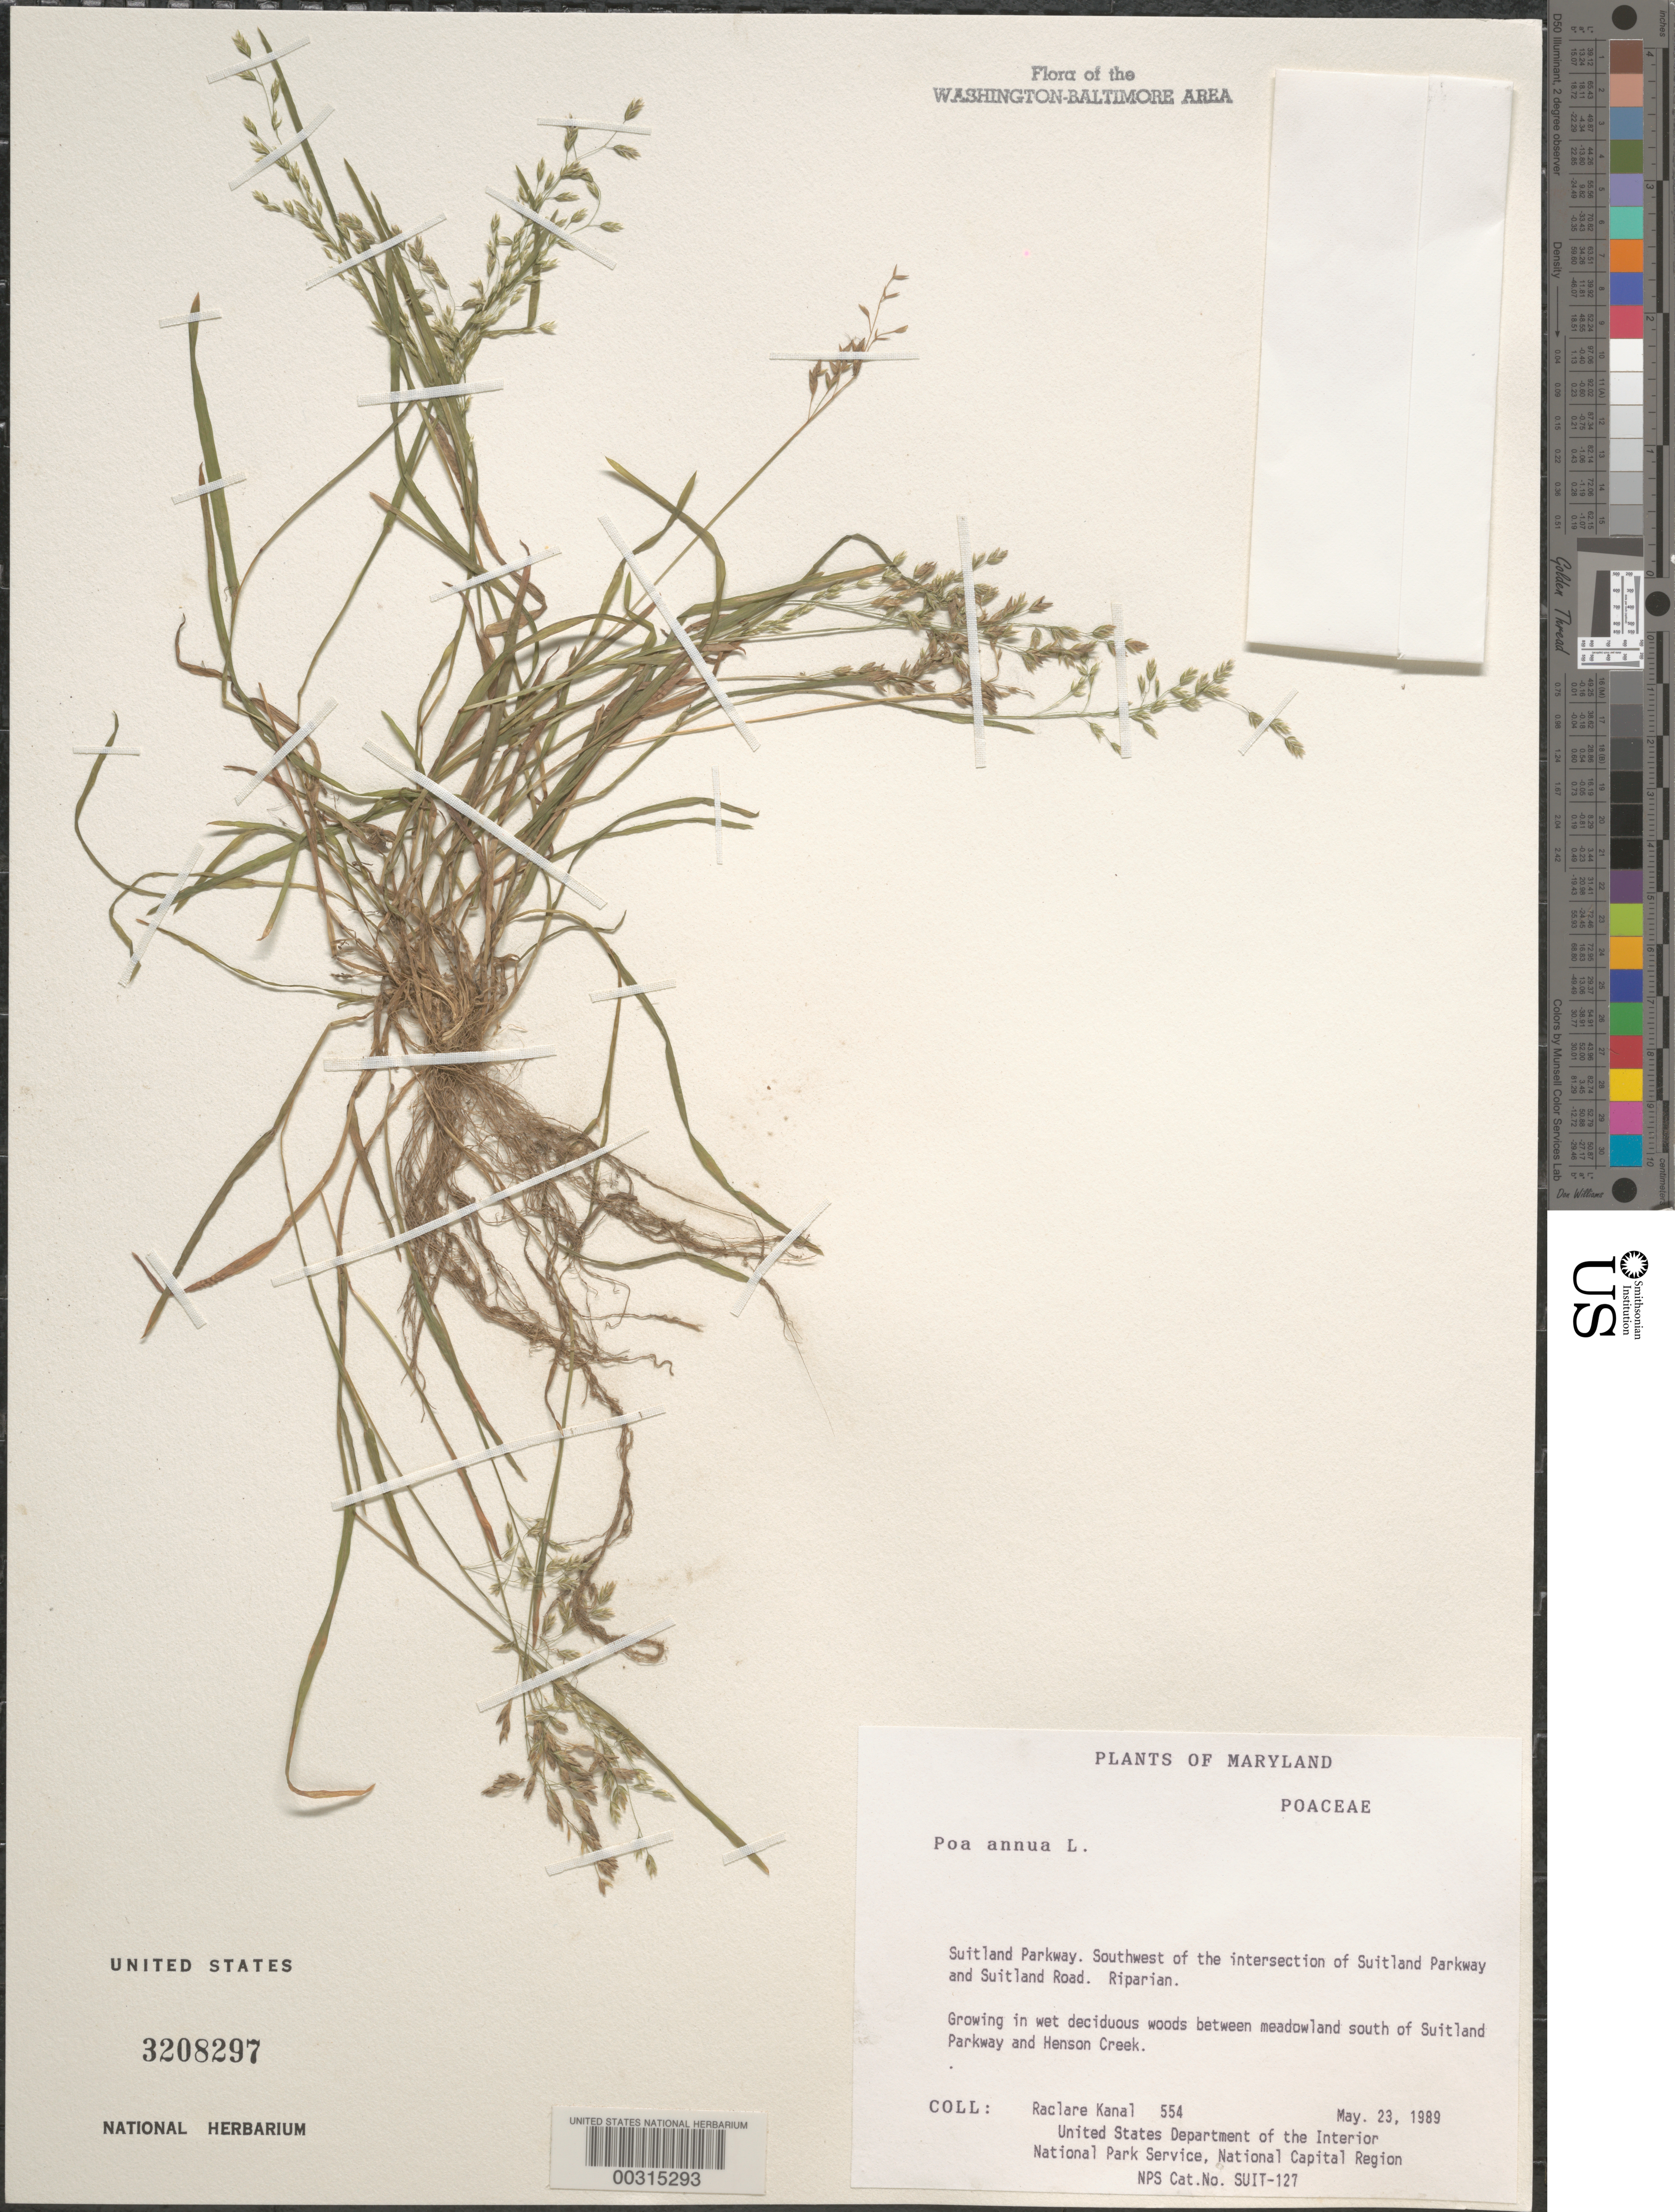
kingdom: Plantae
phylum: Tracheophyta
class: Liliopsida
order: Poales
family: Poaceae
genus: Poa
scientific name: Poa annua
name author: L.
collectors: R. Kanal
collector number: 554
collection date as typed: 23 May 1989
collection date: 1989-05-23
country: United States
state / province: Maryland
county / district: Prince George's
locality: Suitland Parkway, SW of intersection of Suitland Parkway and road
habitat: In wet deciduous woods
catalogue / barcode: US 3208297